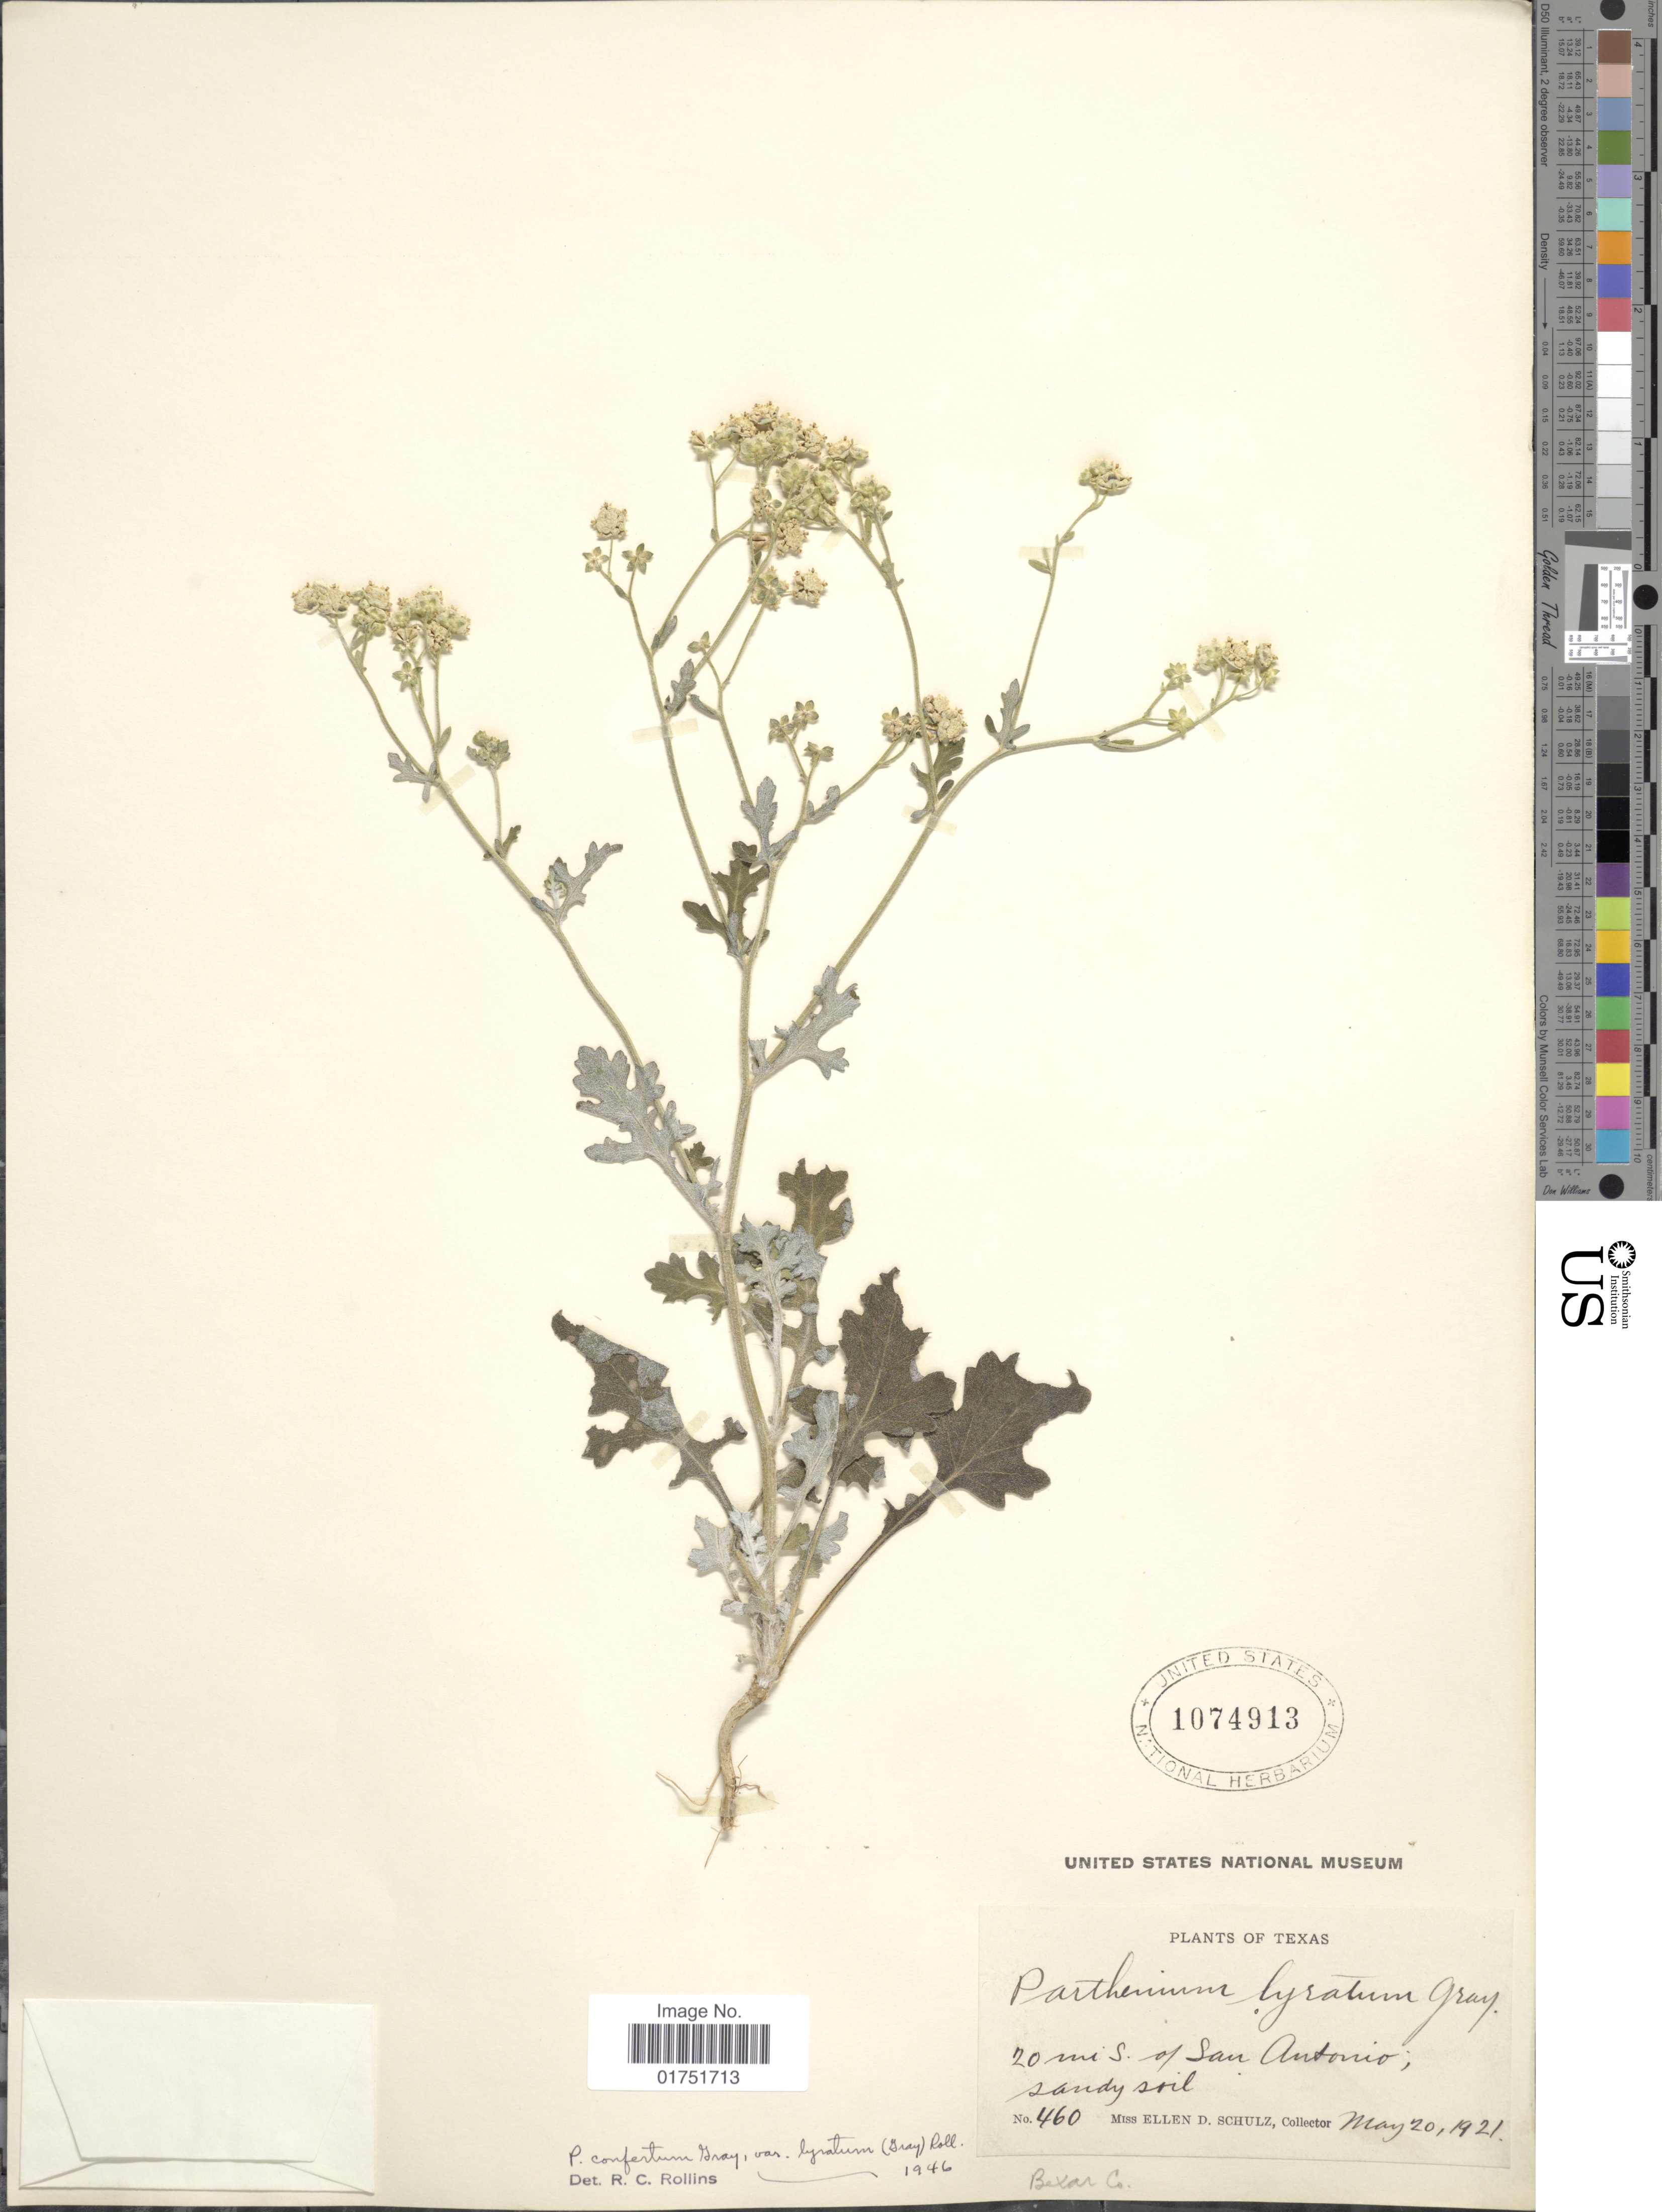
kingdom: Plantae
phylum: Tracheophyta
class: Magnoliopsida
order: Asterales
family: Asteraceae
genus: Parthenium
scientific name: Parthenium confertum var. lyratum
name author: (A. Gray) Rollins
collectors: E. D. Schulz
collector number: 460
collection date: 1921-05-20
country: United States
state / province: Texas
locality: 20 mi S of San Antonio, Bexar Co.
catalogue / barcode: US 1074913